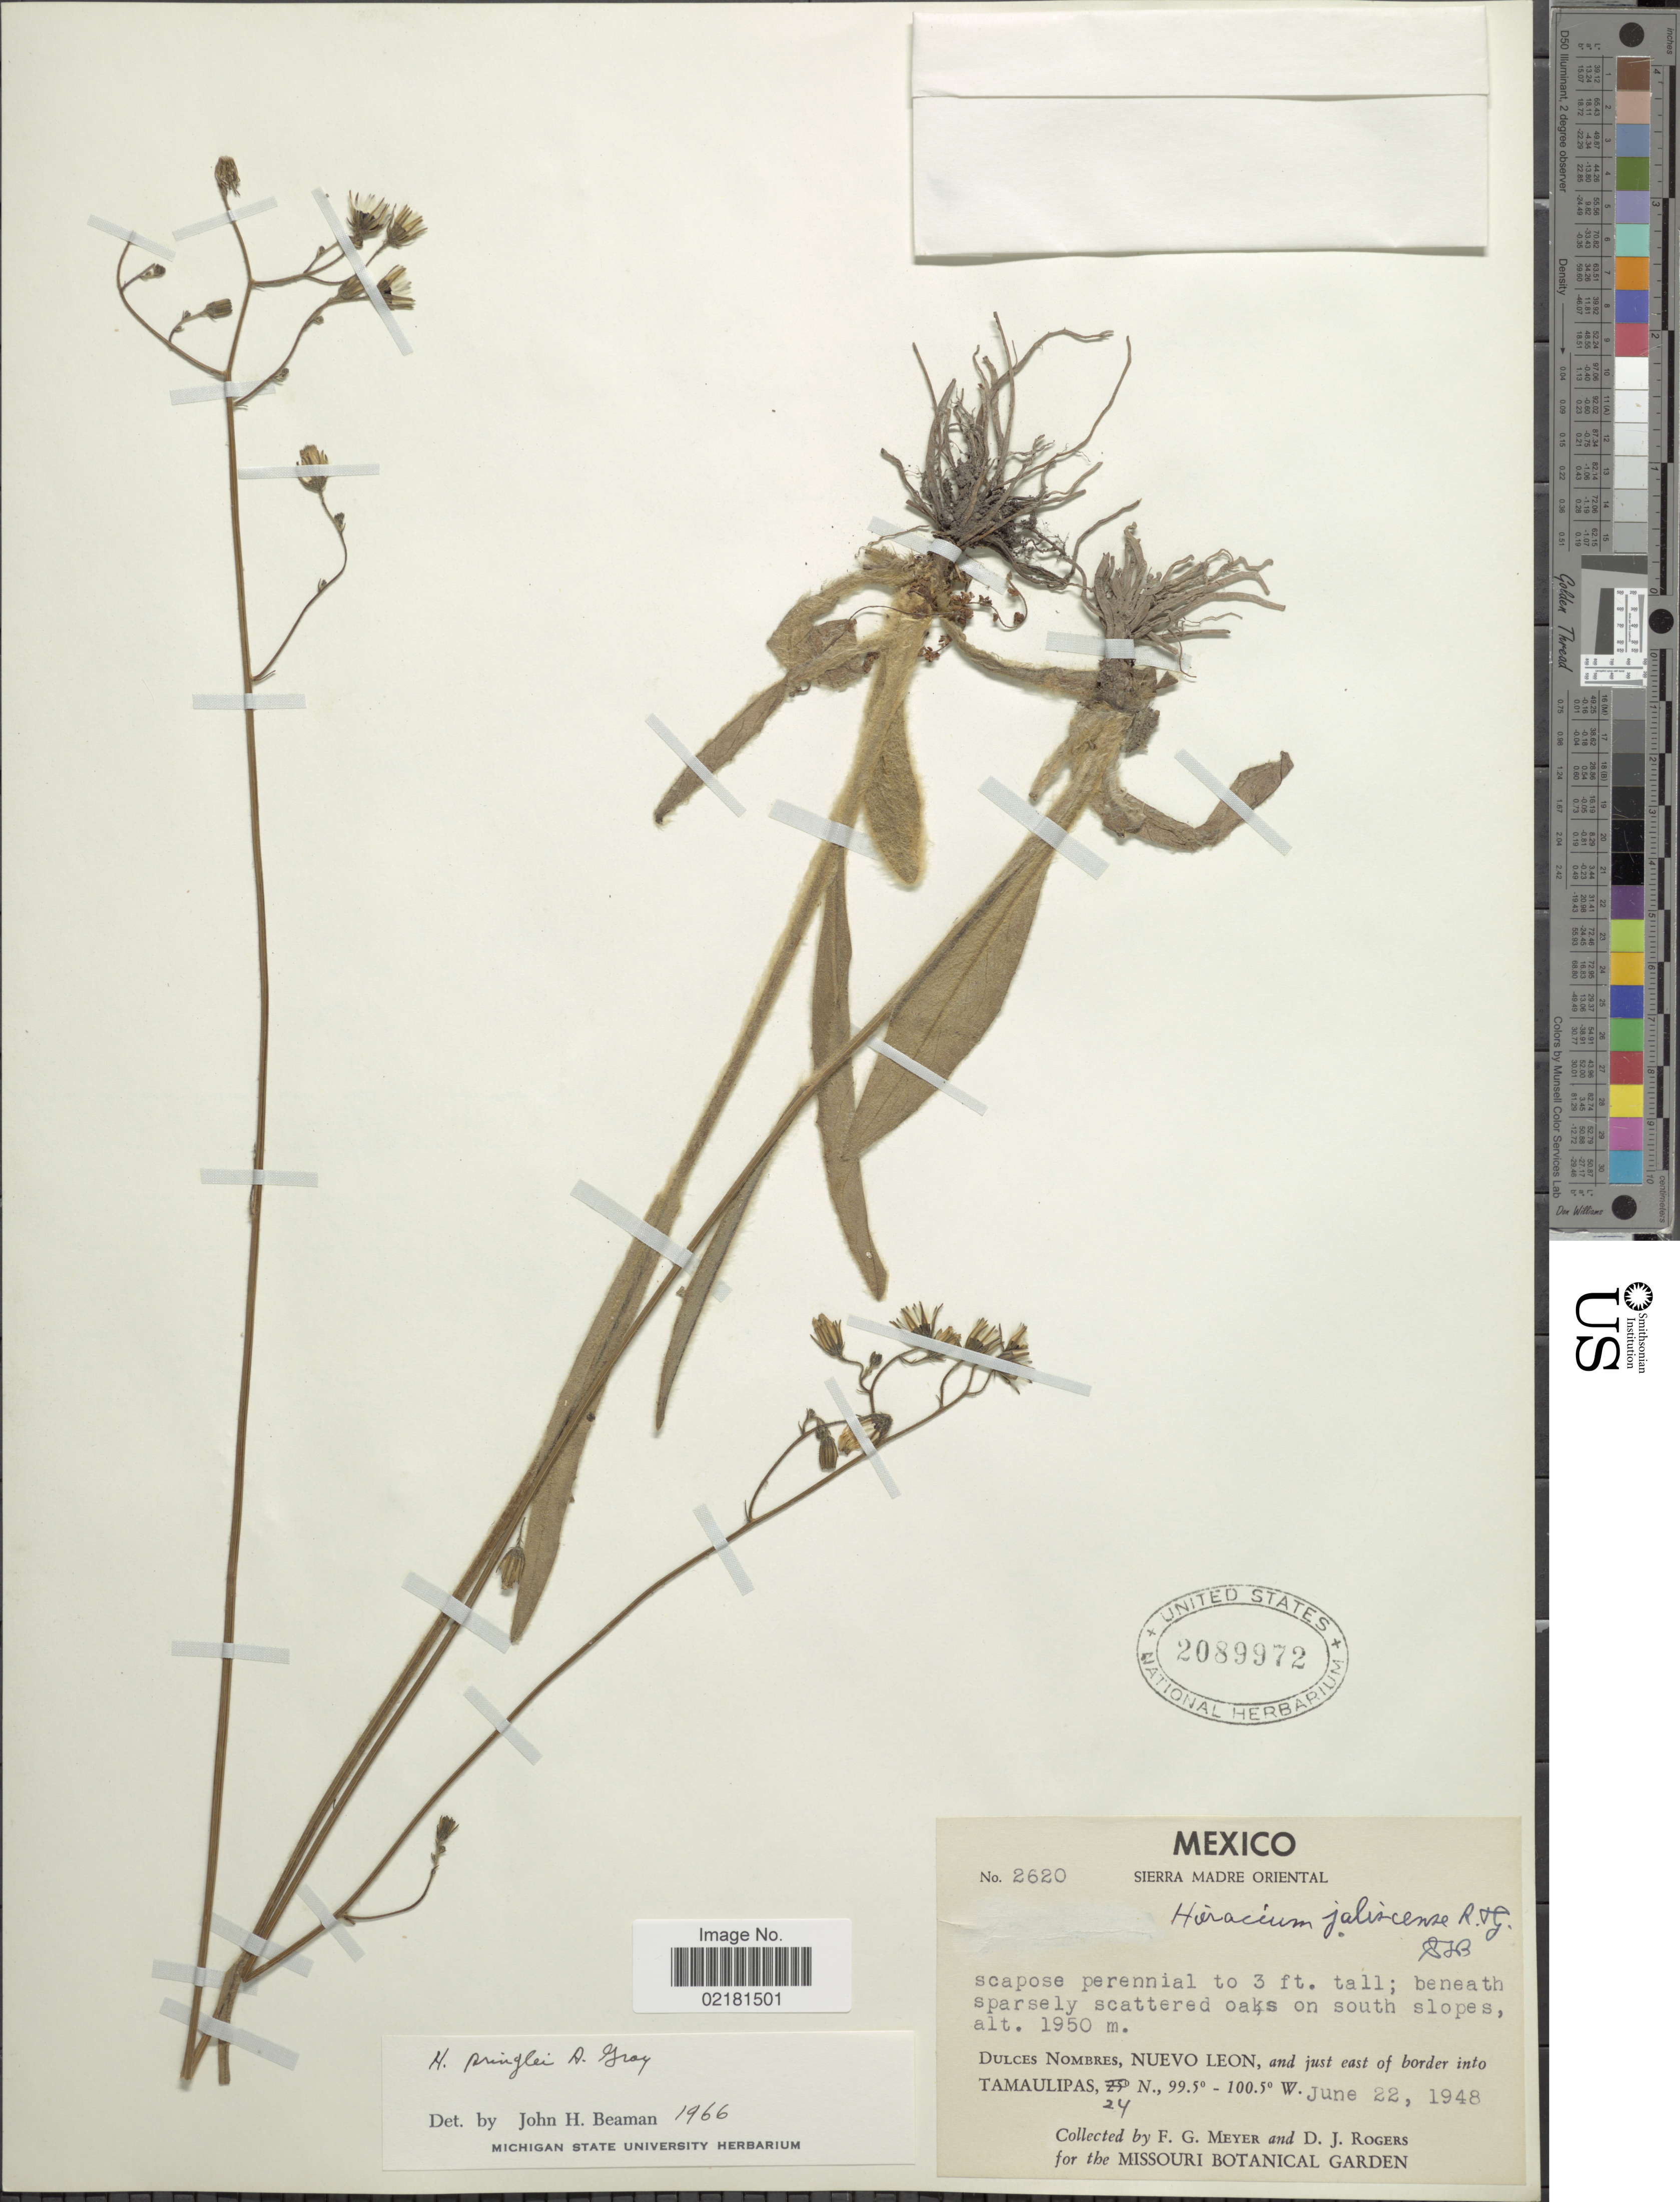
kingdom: Plantae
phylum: Tracheophyta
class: Magnoliopsida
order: Asterales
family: Asteraceae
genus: Hieracium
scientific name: Hieracium pringlei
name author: A. Gray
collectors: F. G. Meyer & D. J. Rogers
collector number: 2620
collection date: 1948-06-22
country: Mexico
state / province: Nuevo León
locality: Sierra Madre Oriental, On south slopes, Dulces Nombres, Nuevo Leon, and just east of border into Tamaulipas 24.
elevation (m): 1950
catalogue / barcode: US 2089972